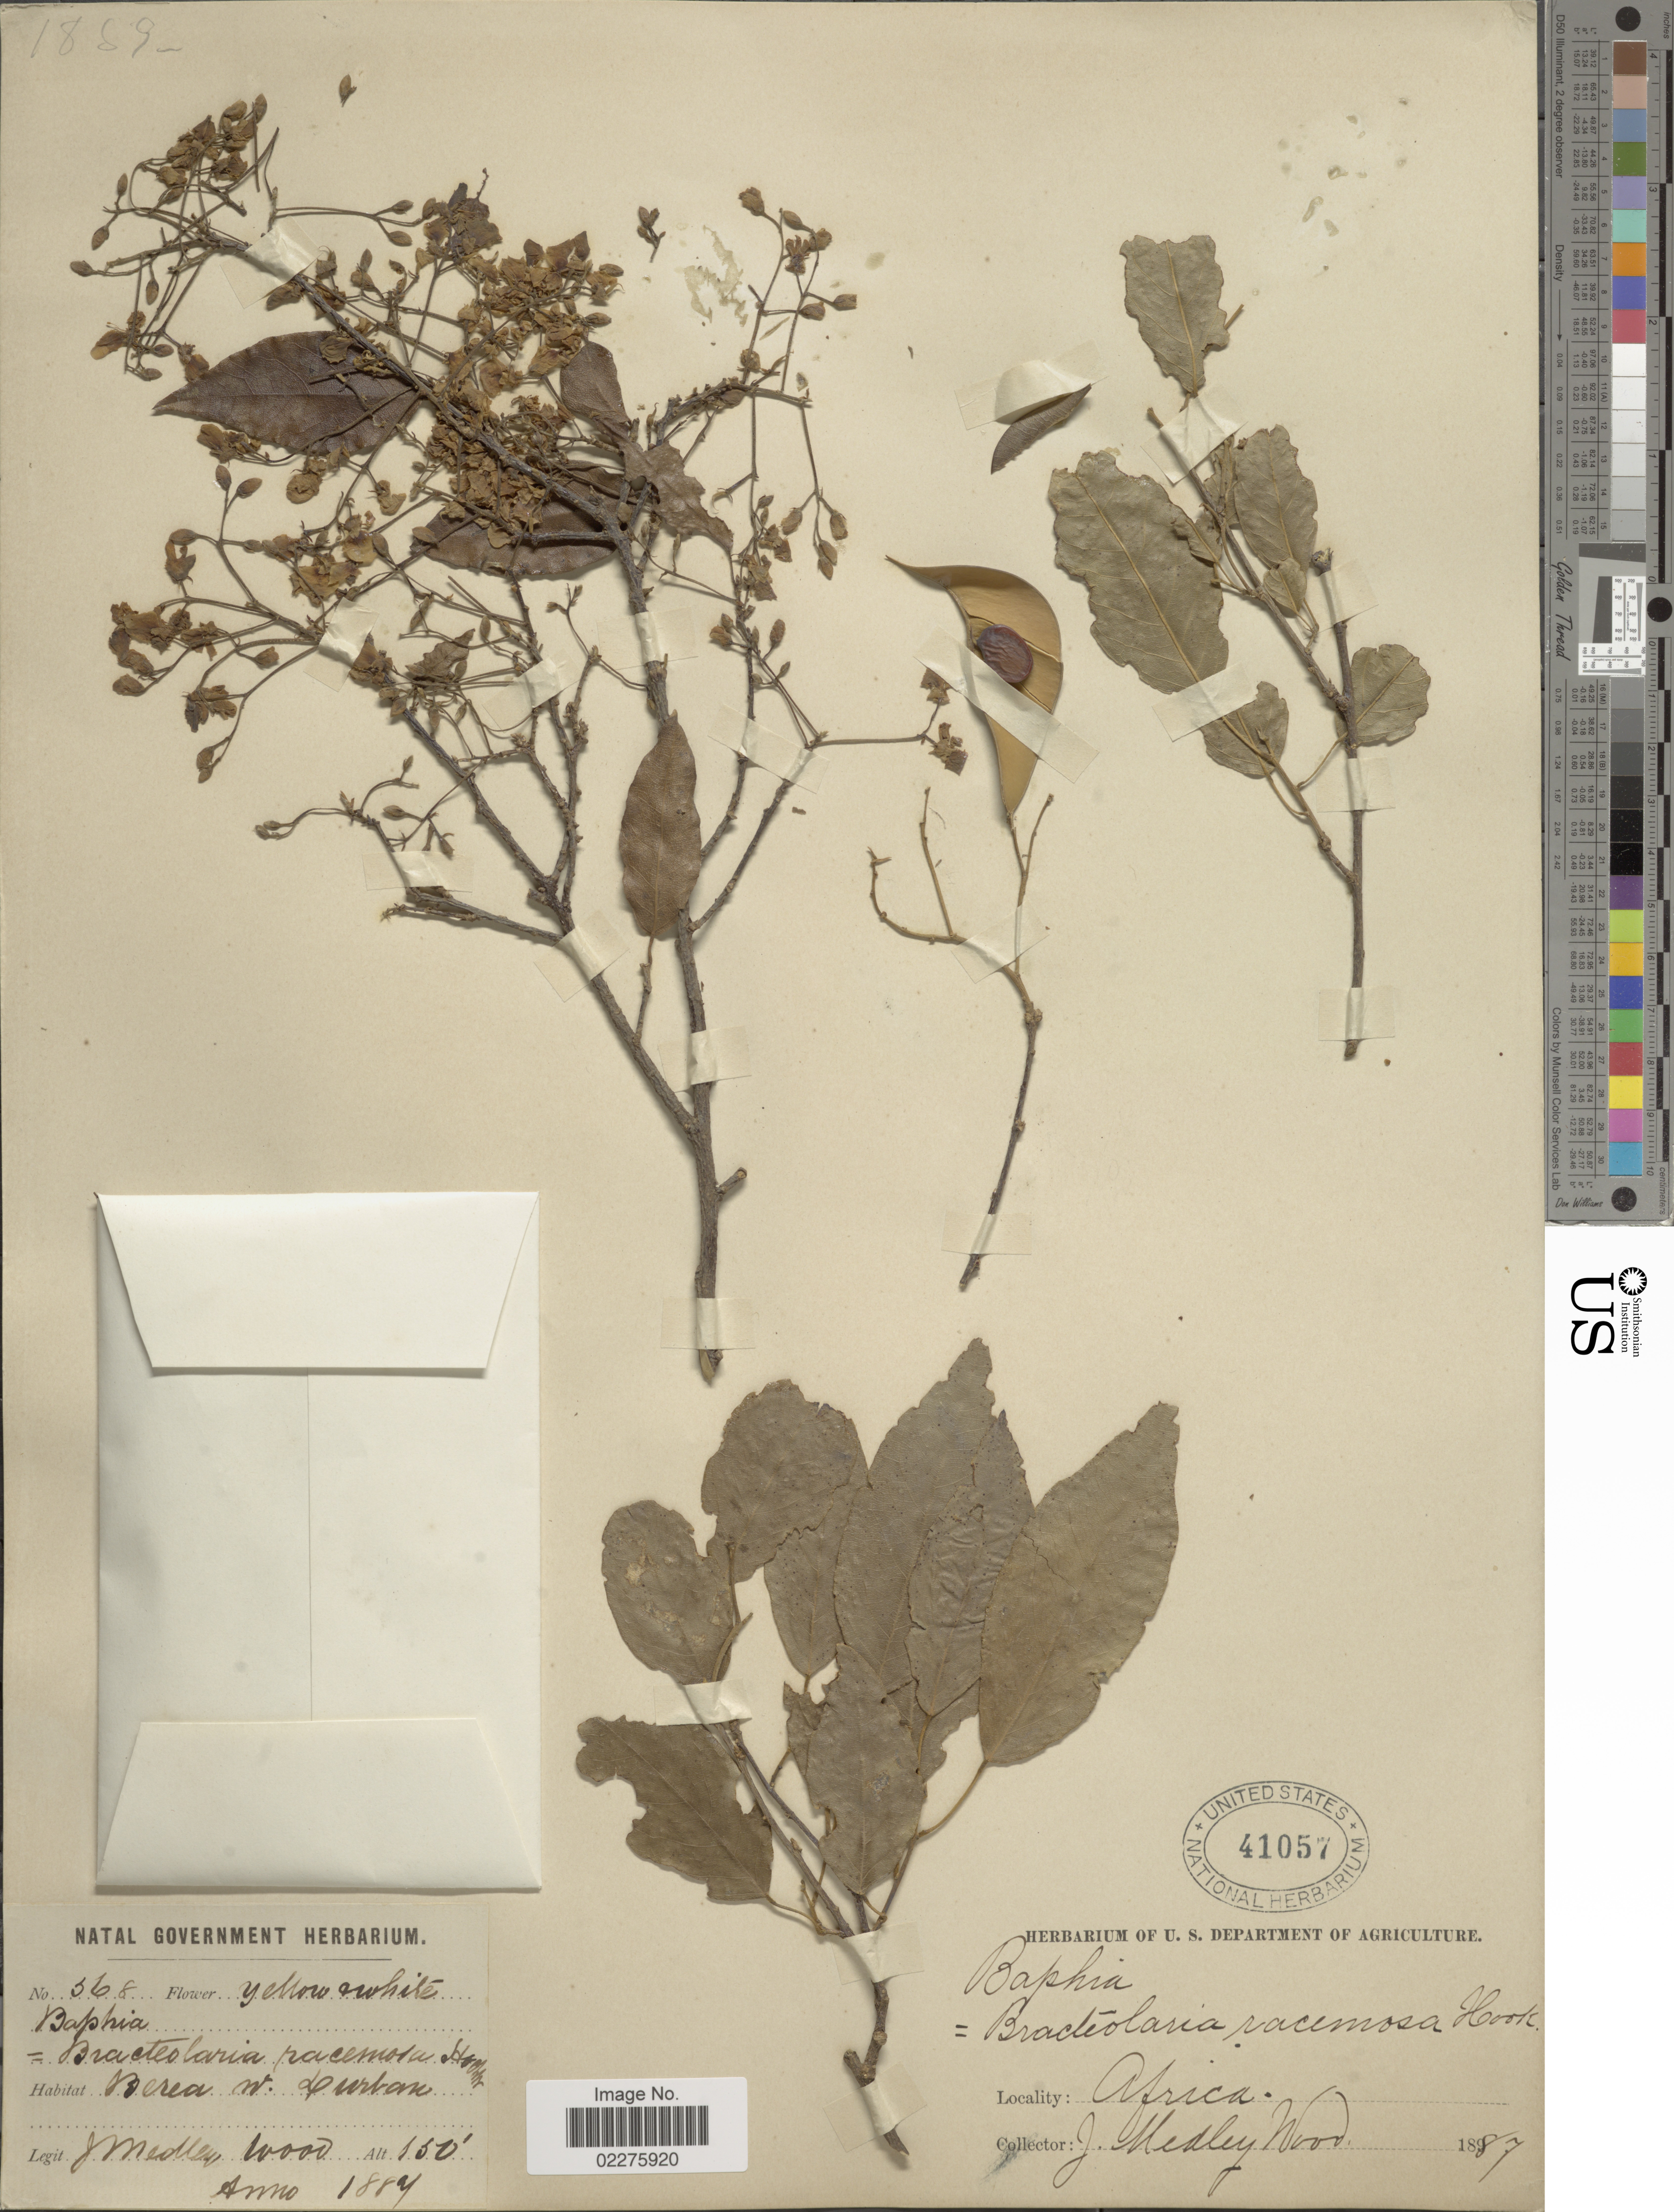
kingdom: Plantae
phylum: Tracheophyta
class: Magnoliopsida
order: Fabales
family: Fabaceae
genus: Baphia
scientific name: Baphia racemosa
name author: (Hochst.) Baker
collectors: J. M. Wood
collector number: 368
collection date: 1887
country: South Africa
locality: Africa, Berea W. Durban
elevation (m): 46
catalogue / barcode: US 41057